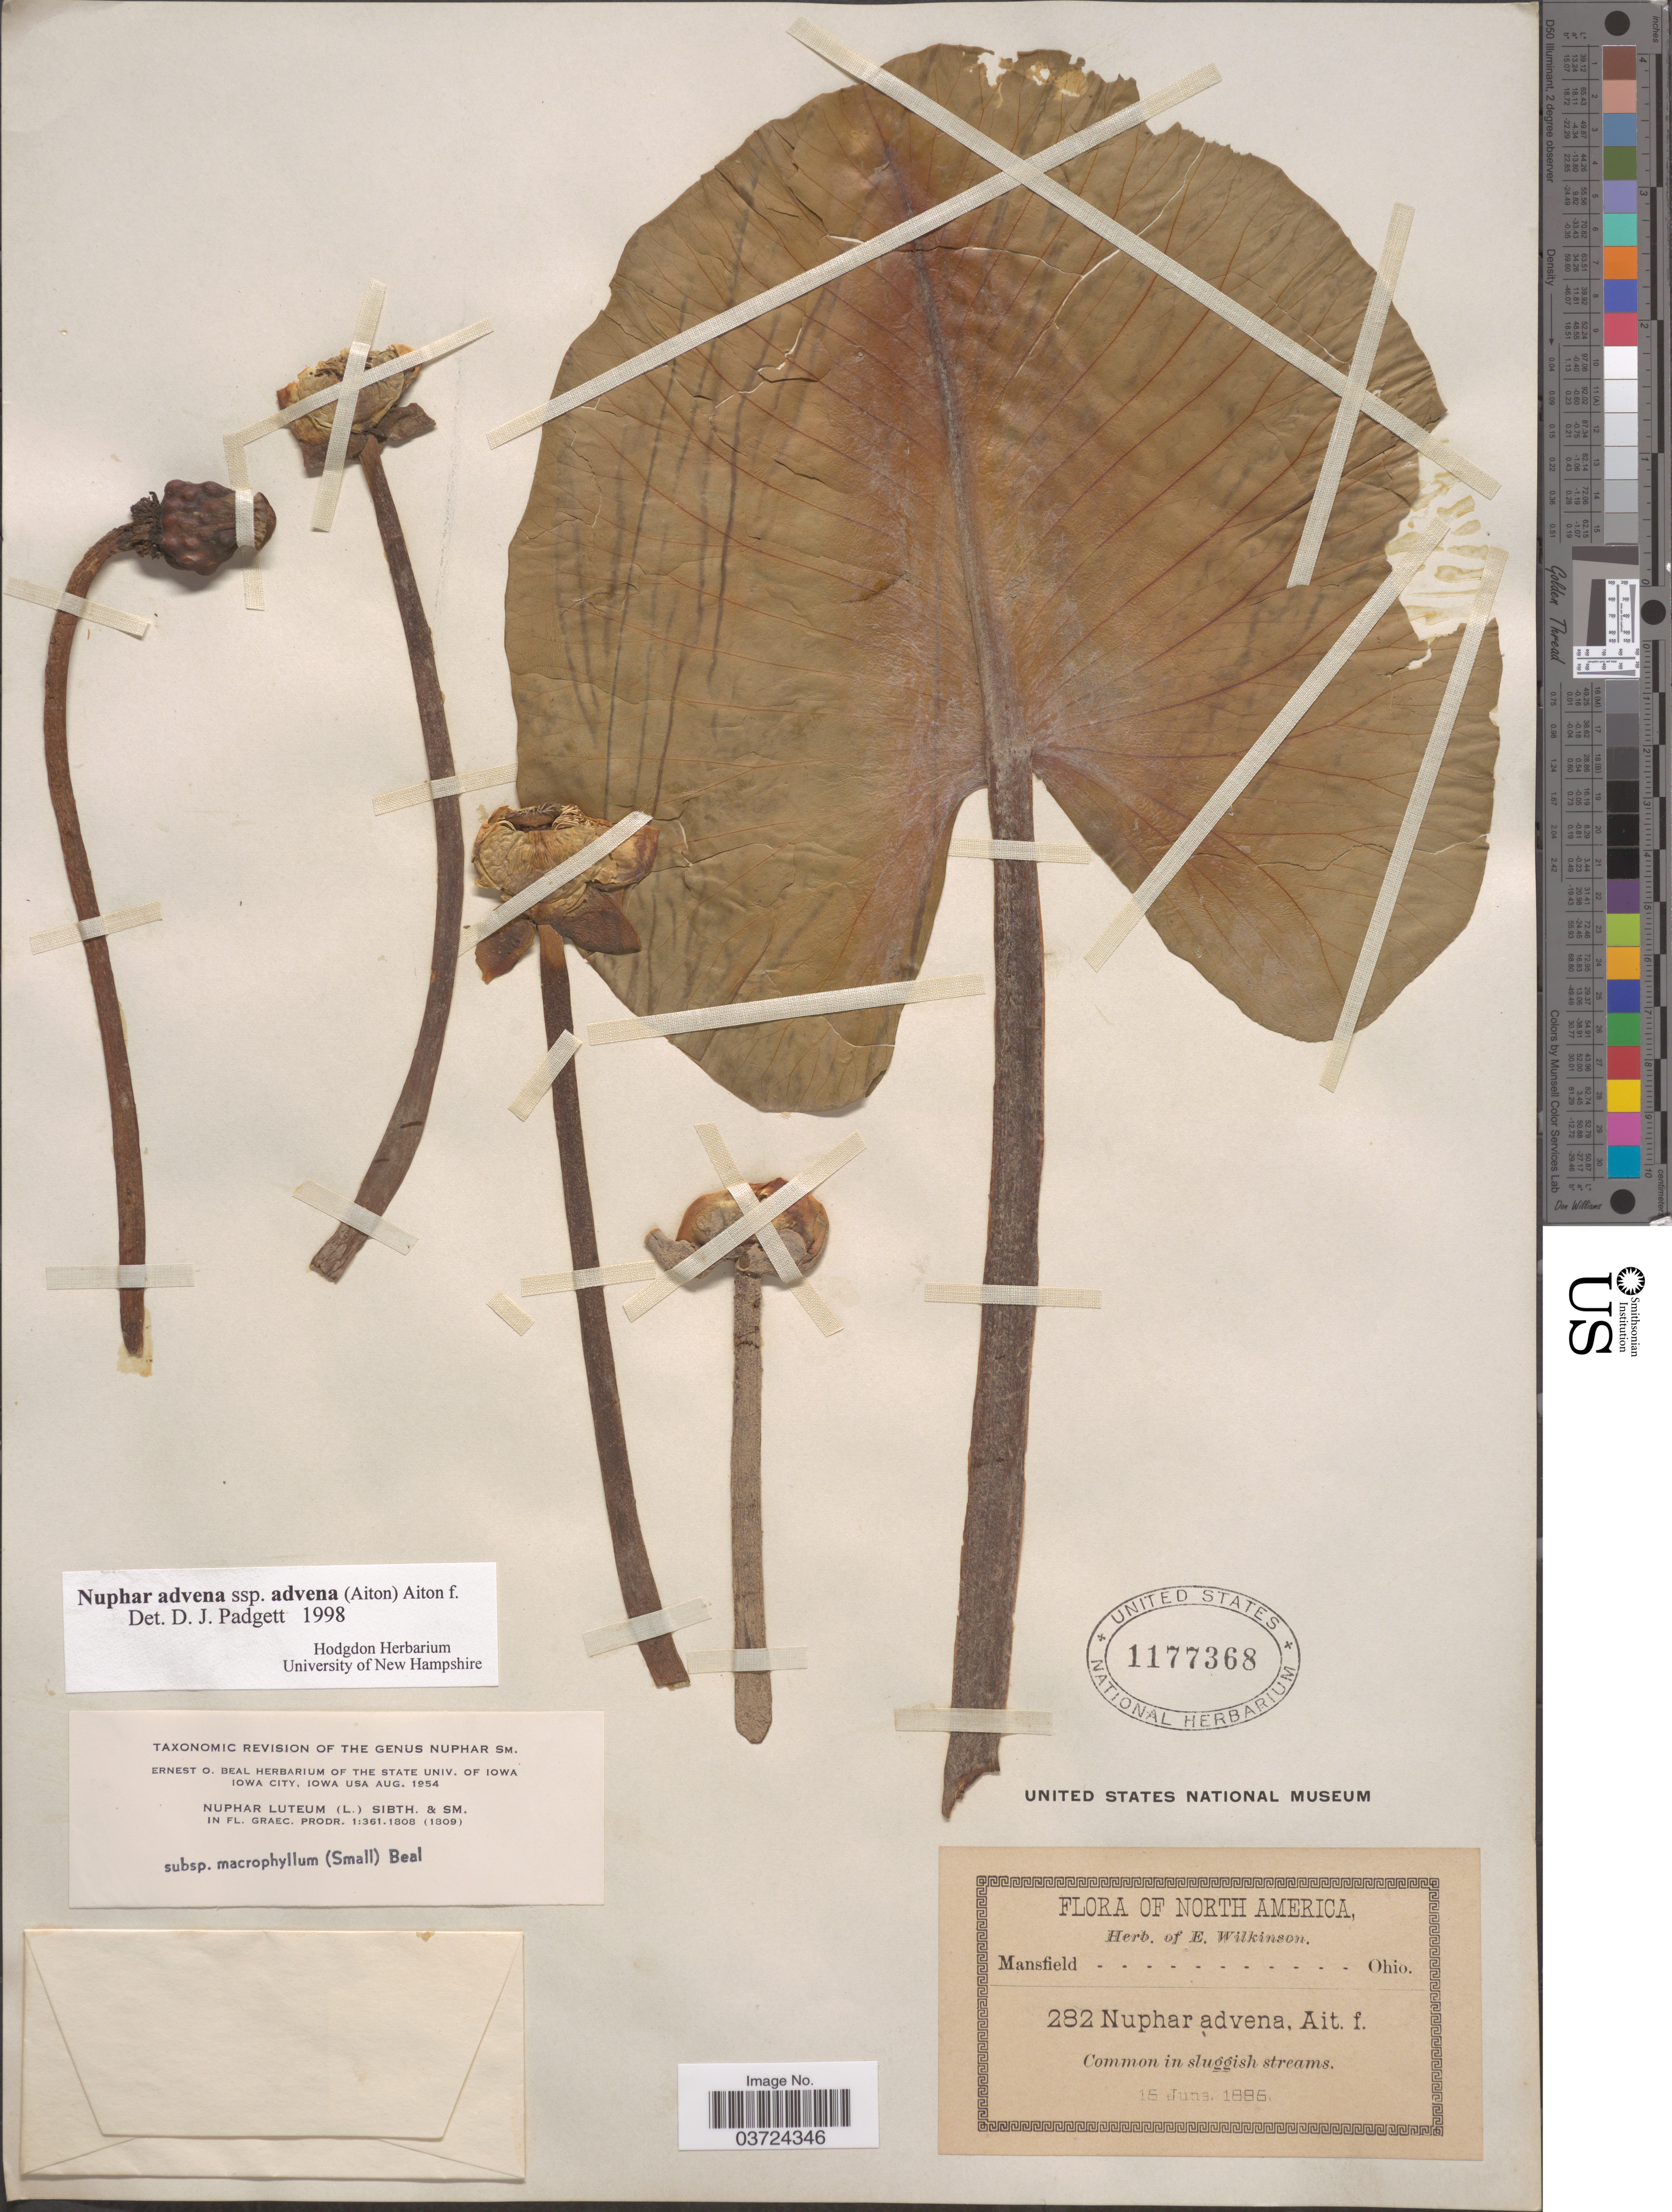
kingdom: Plantae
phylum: Tracheophyta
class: Magnoliopsida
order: Nymphaeales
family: Nymphaeaceae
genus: Nuphar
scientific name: Nuphar advena subsp. advena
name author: (Aiton) W.T. Aiton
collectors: ex herb. E. Wilkinson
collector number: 282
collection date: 1886-06-15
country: United States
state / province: Ohio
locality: Mansfield. In sluggish streams.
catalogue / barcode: US 1177368